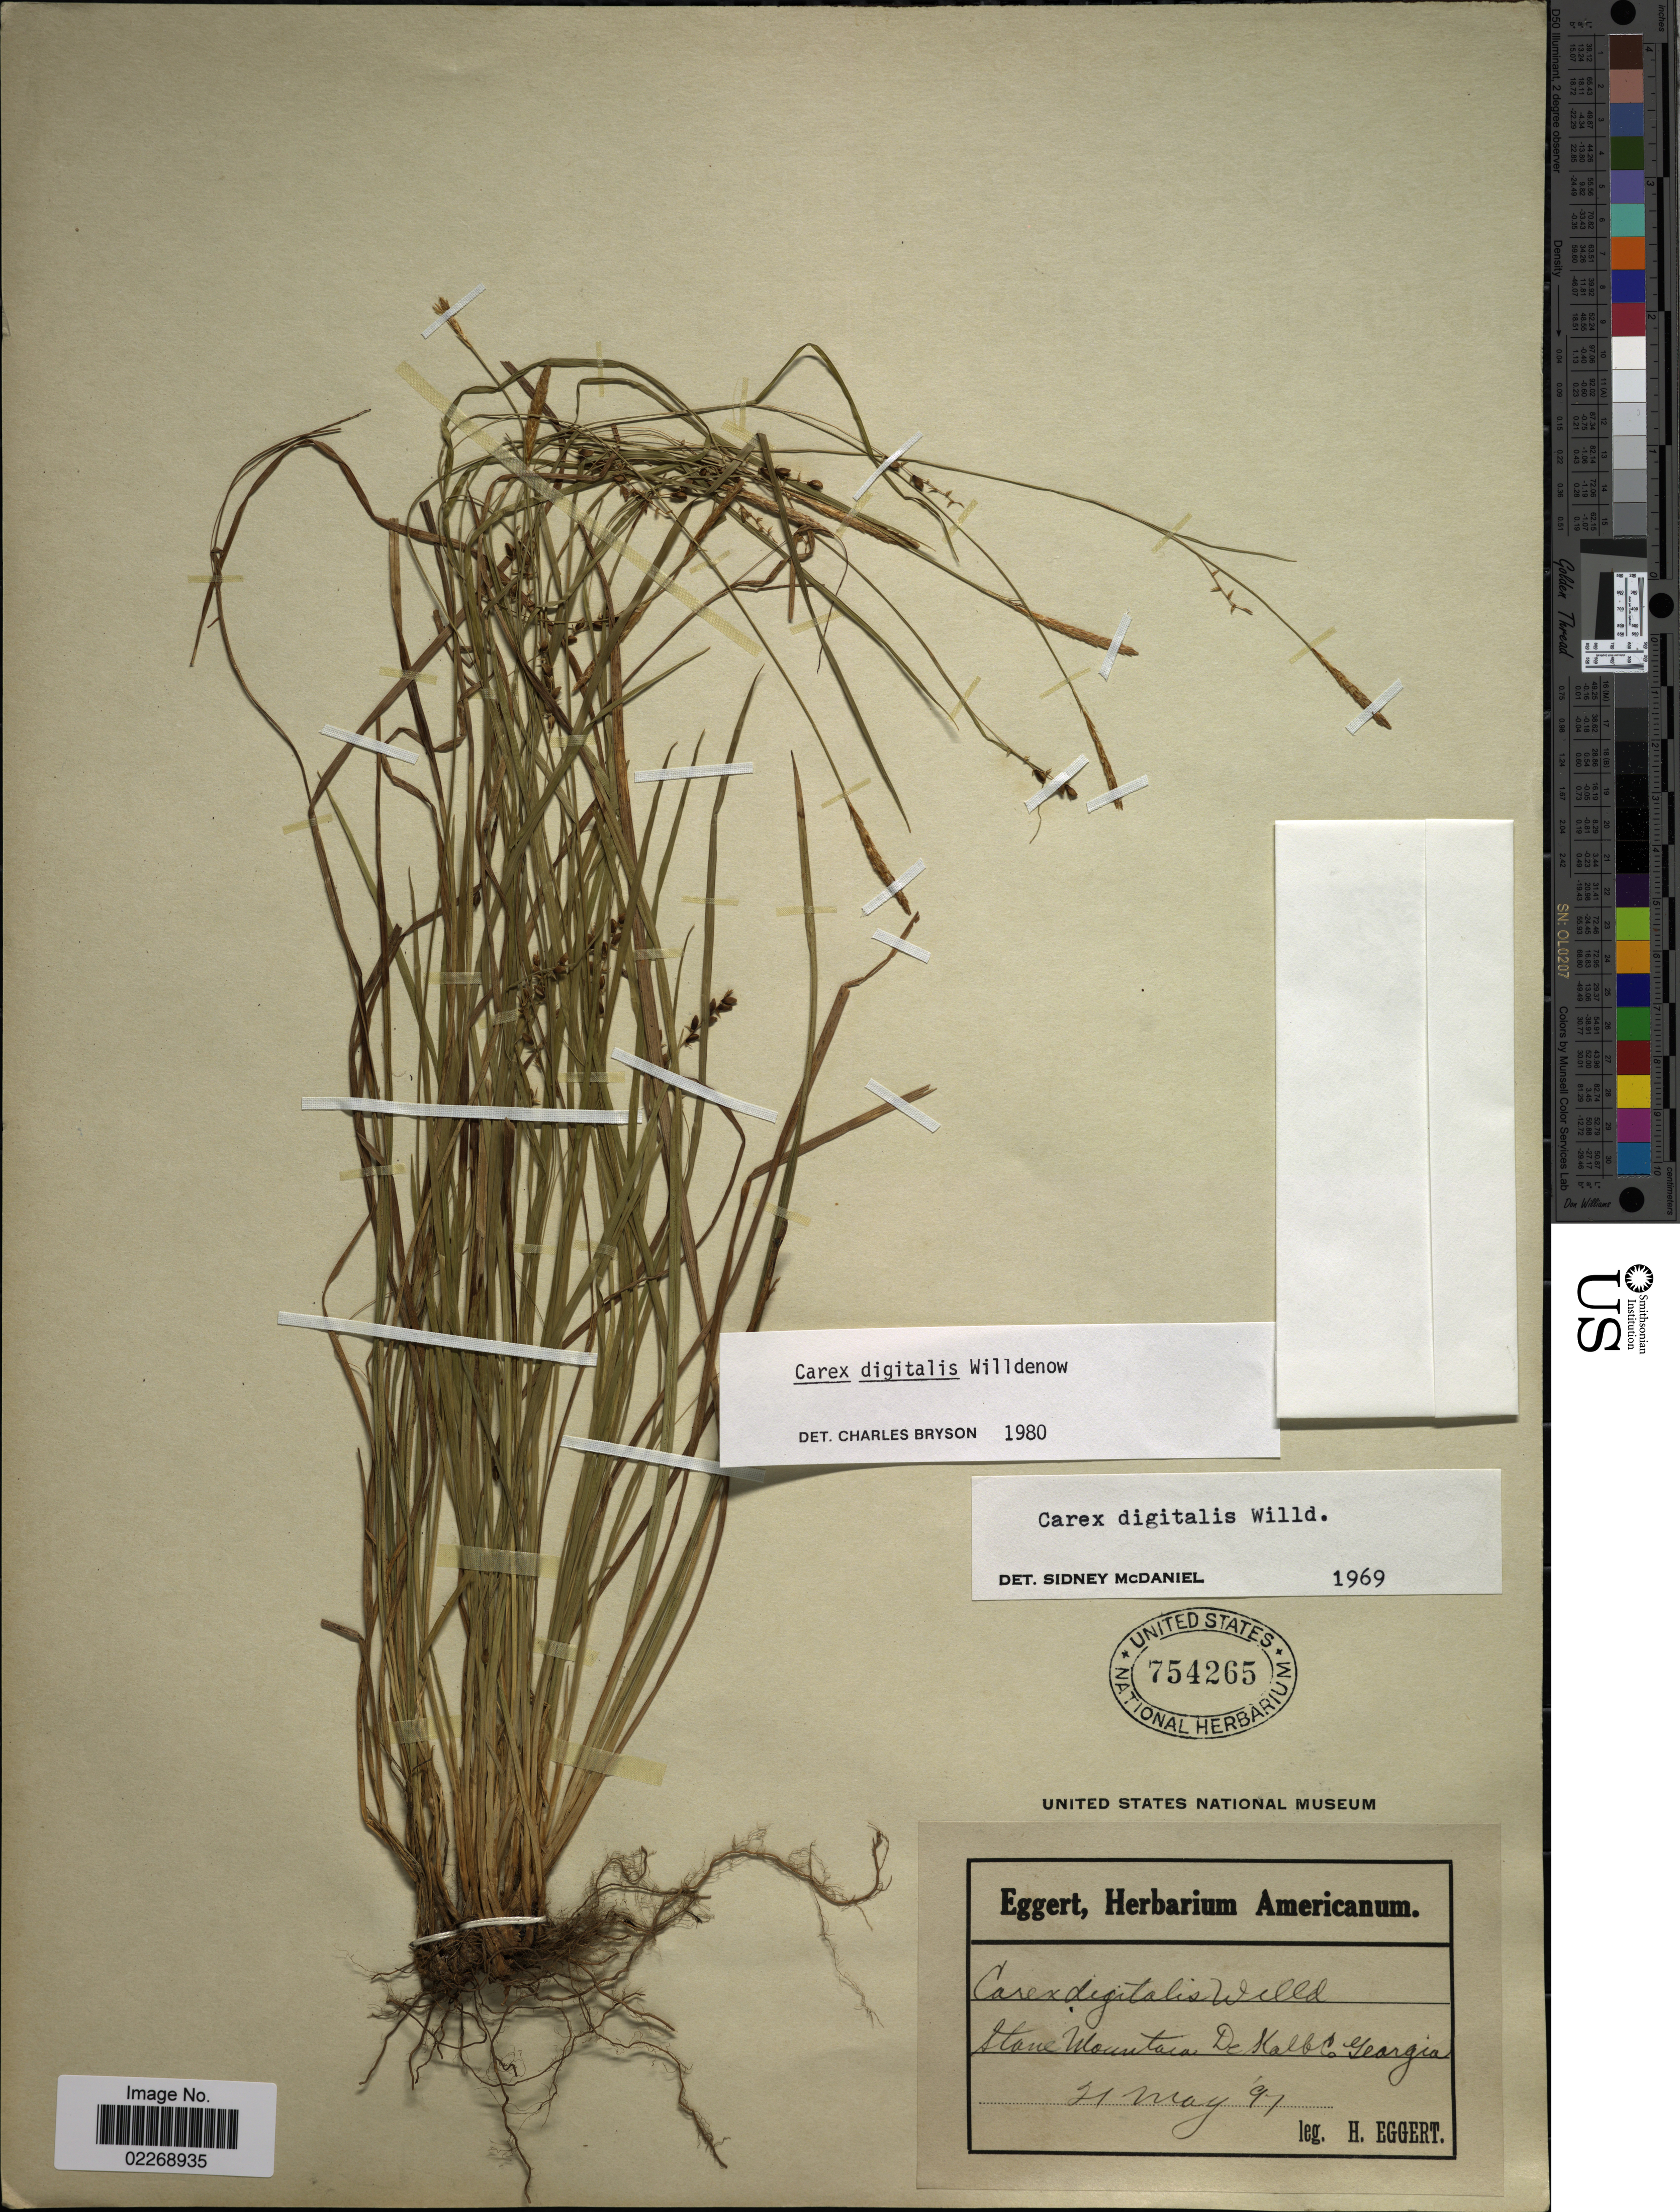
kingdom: Plantae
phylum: Tracheophyta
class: Liliopsida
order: Poales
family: Cyperaceae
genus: Carex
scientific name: Carex digitalis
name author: Willd.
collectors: H. Eggert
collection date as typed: Transcribed d/m/y: 21/5/97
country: United States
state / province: Georgia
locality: Stone Mountain De Kalb Co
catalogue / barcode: US 754265